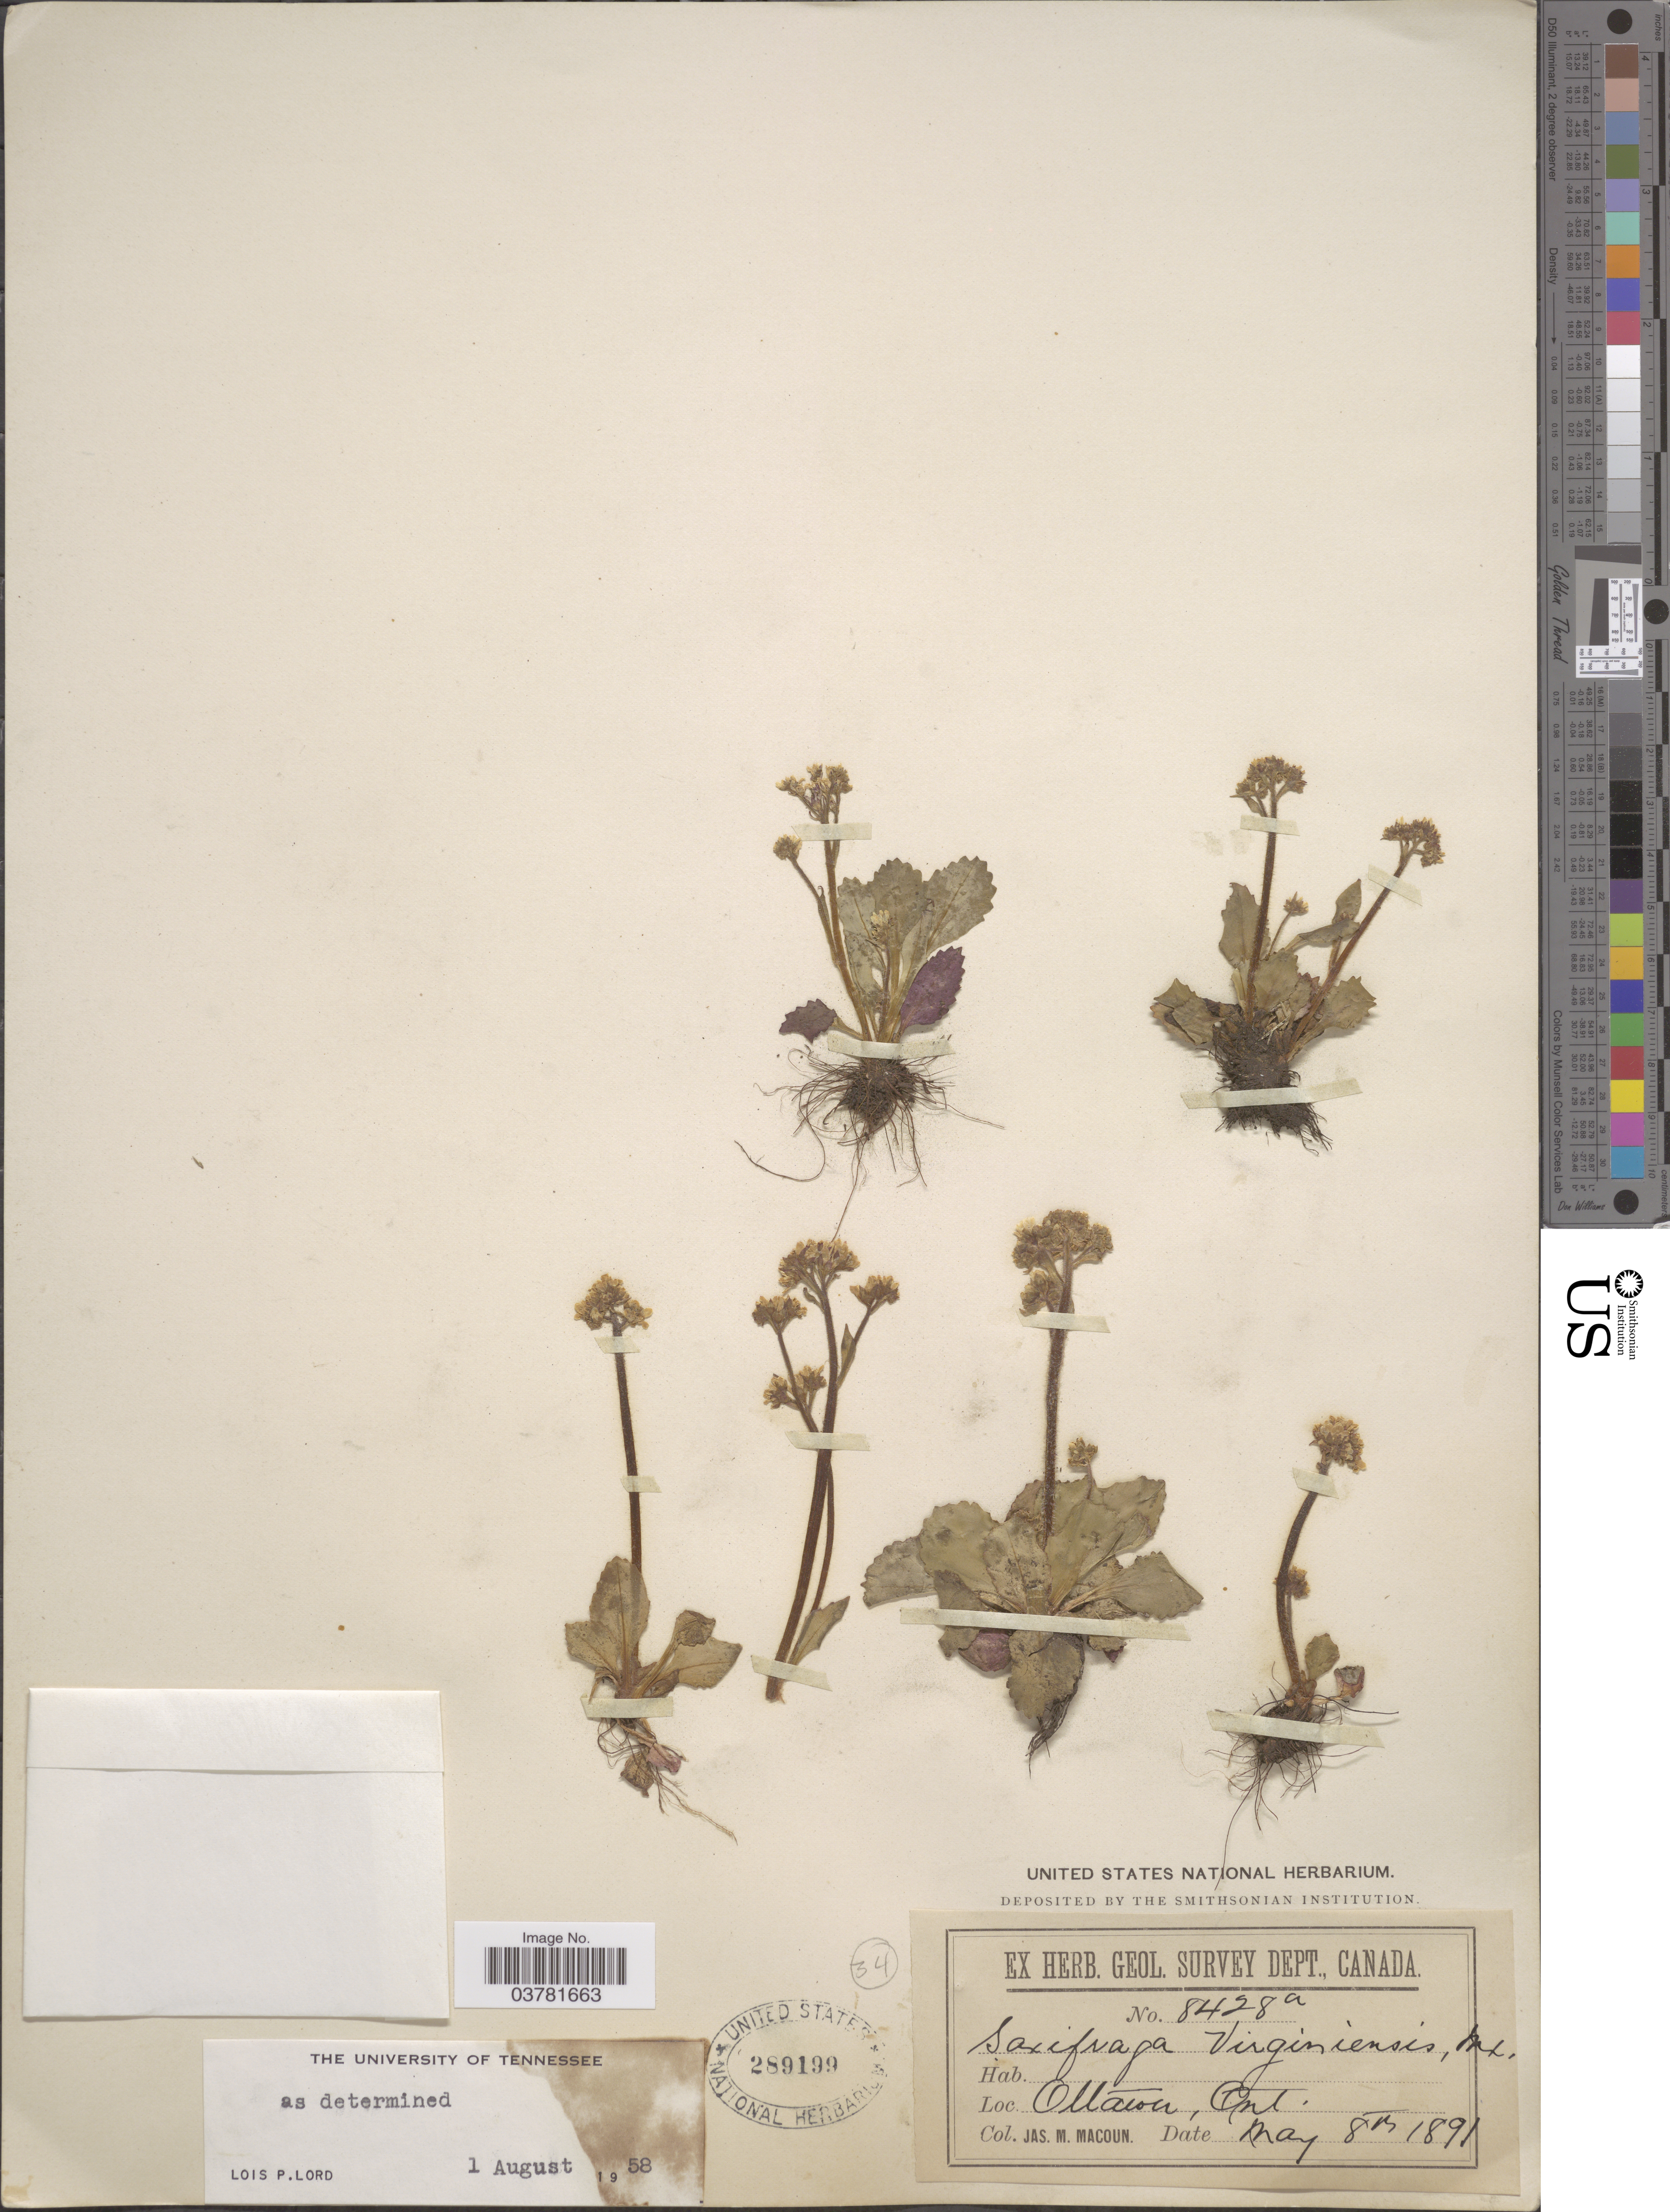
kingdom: Plantae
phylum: Tracheophyta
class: Magnoliopsida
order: Saxifragales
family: Saxifragaceae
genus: Micranthes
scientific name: Micranthes virginiensis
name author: (Michx.) Small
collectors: J. M. Macoun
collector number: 8428a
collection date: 1891-05-08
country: Canada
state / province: Ontario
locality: Geol. Survey Dept. Ottawa.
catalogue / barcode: US 289199